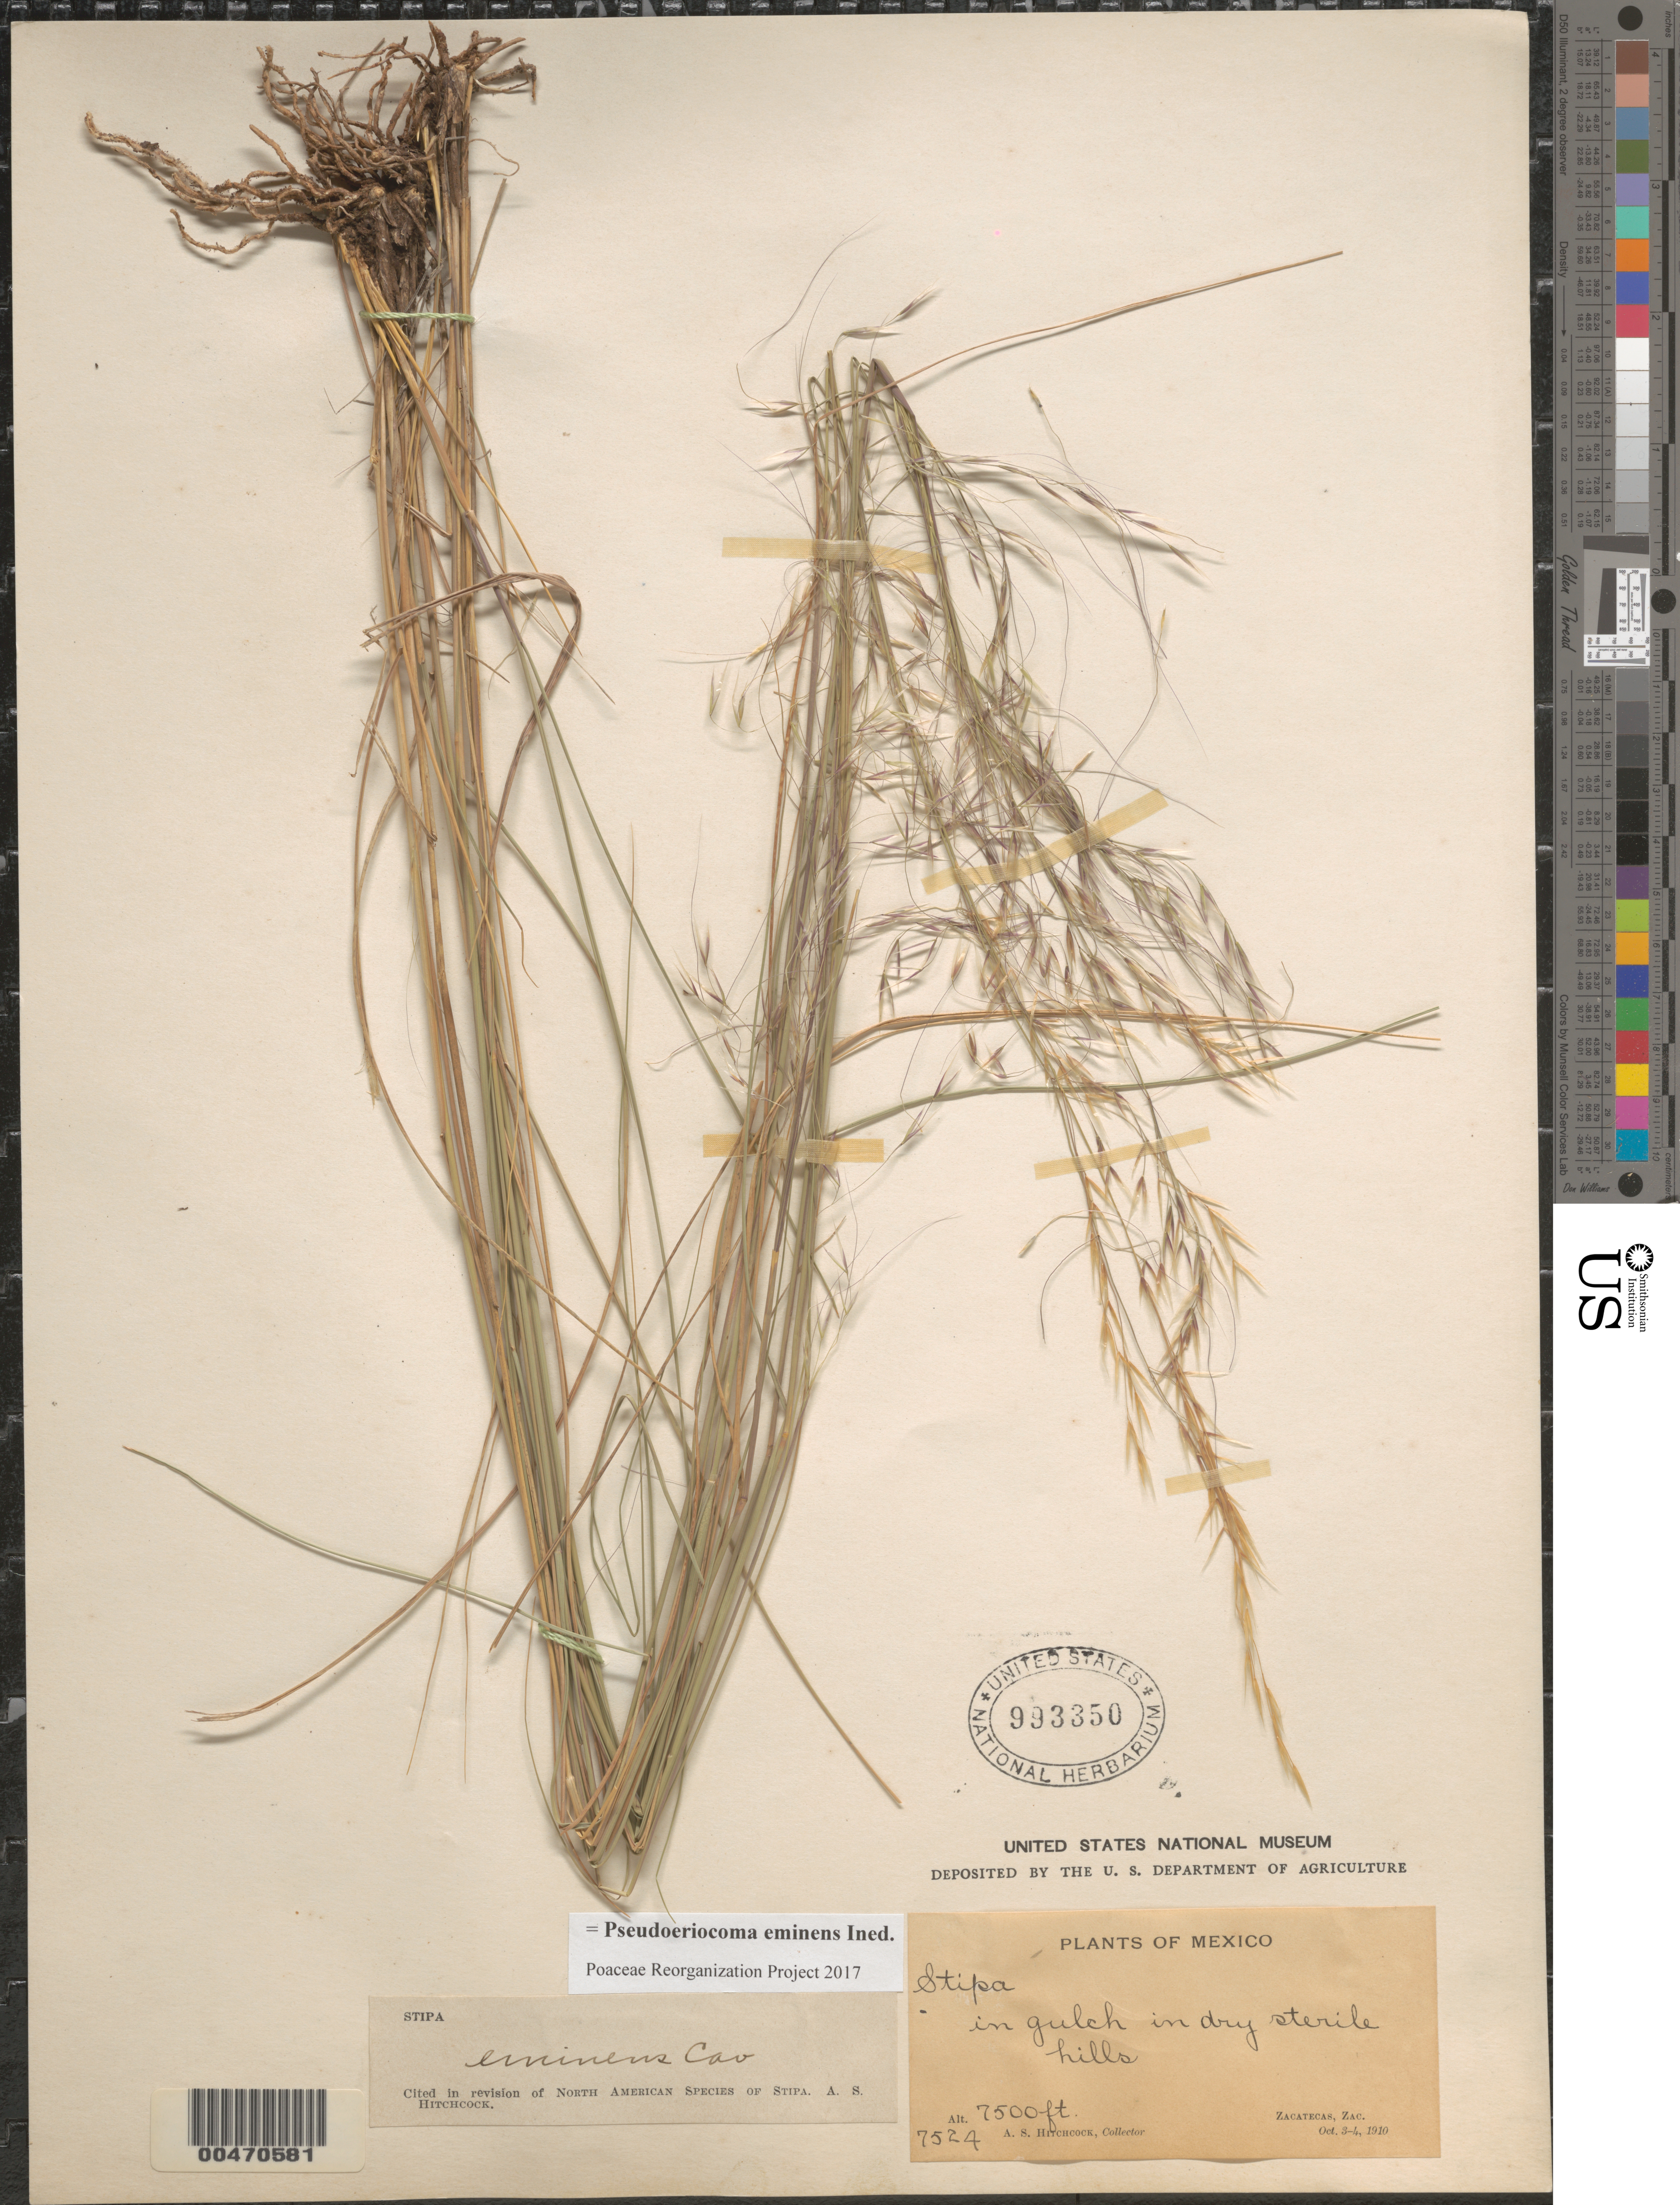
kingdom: Plantae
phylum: Tracheophyta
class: Liliopsida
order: Poales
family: Poaceae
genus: Pseudoeriocoma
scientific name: Pseudoeriocoma eminens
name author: (Cav.) Romasch.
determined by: Poaceae Reorganization Project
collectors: A. S. Hitchcock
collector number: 7524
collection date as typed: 3 Oct 1910 to 4 Oct 1910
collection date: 1910-10-03/1910-10-04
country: Mexico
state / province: Zacatecas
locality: Zacatecas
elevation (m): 2286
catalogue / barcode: US 993350